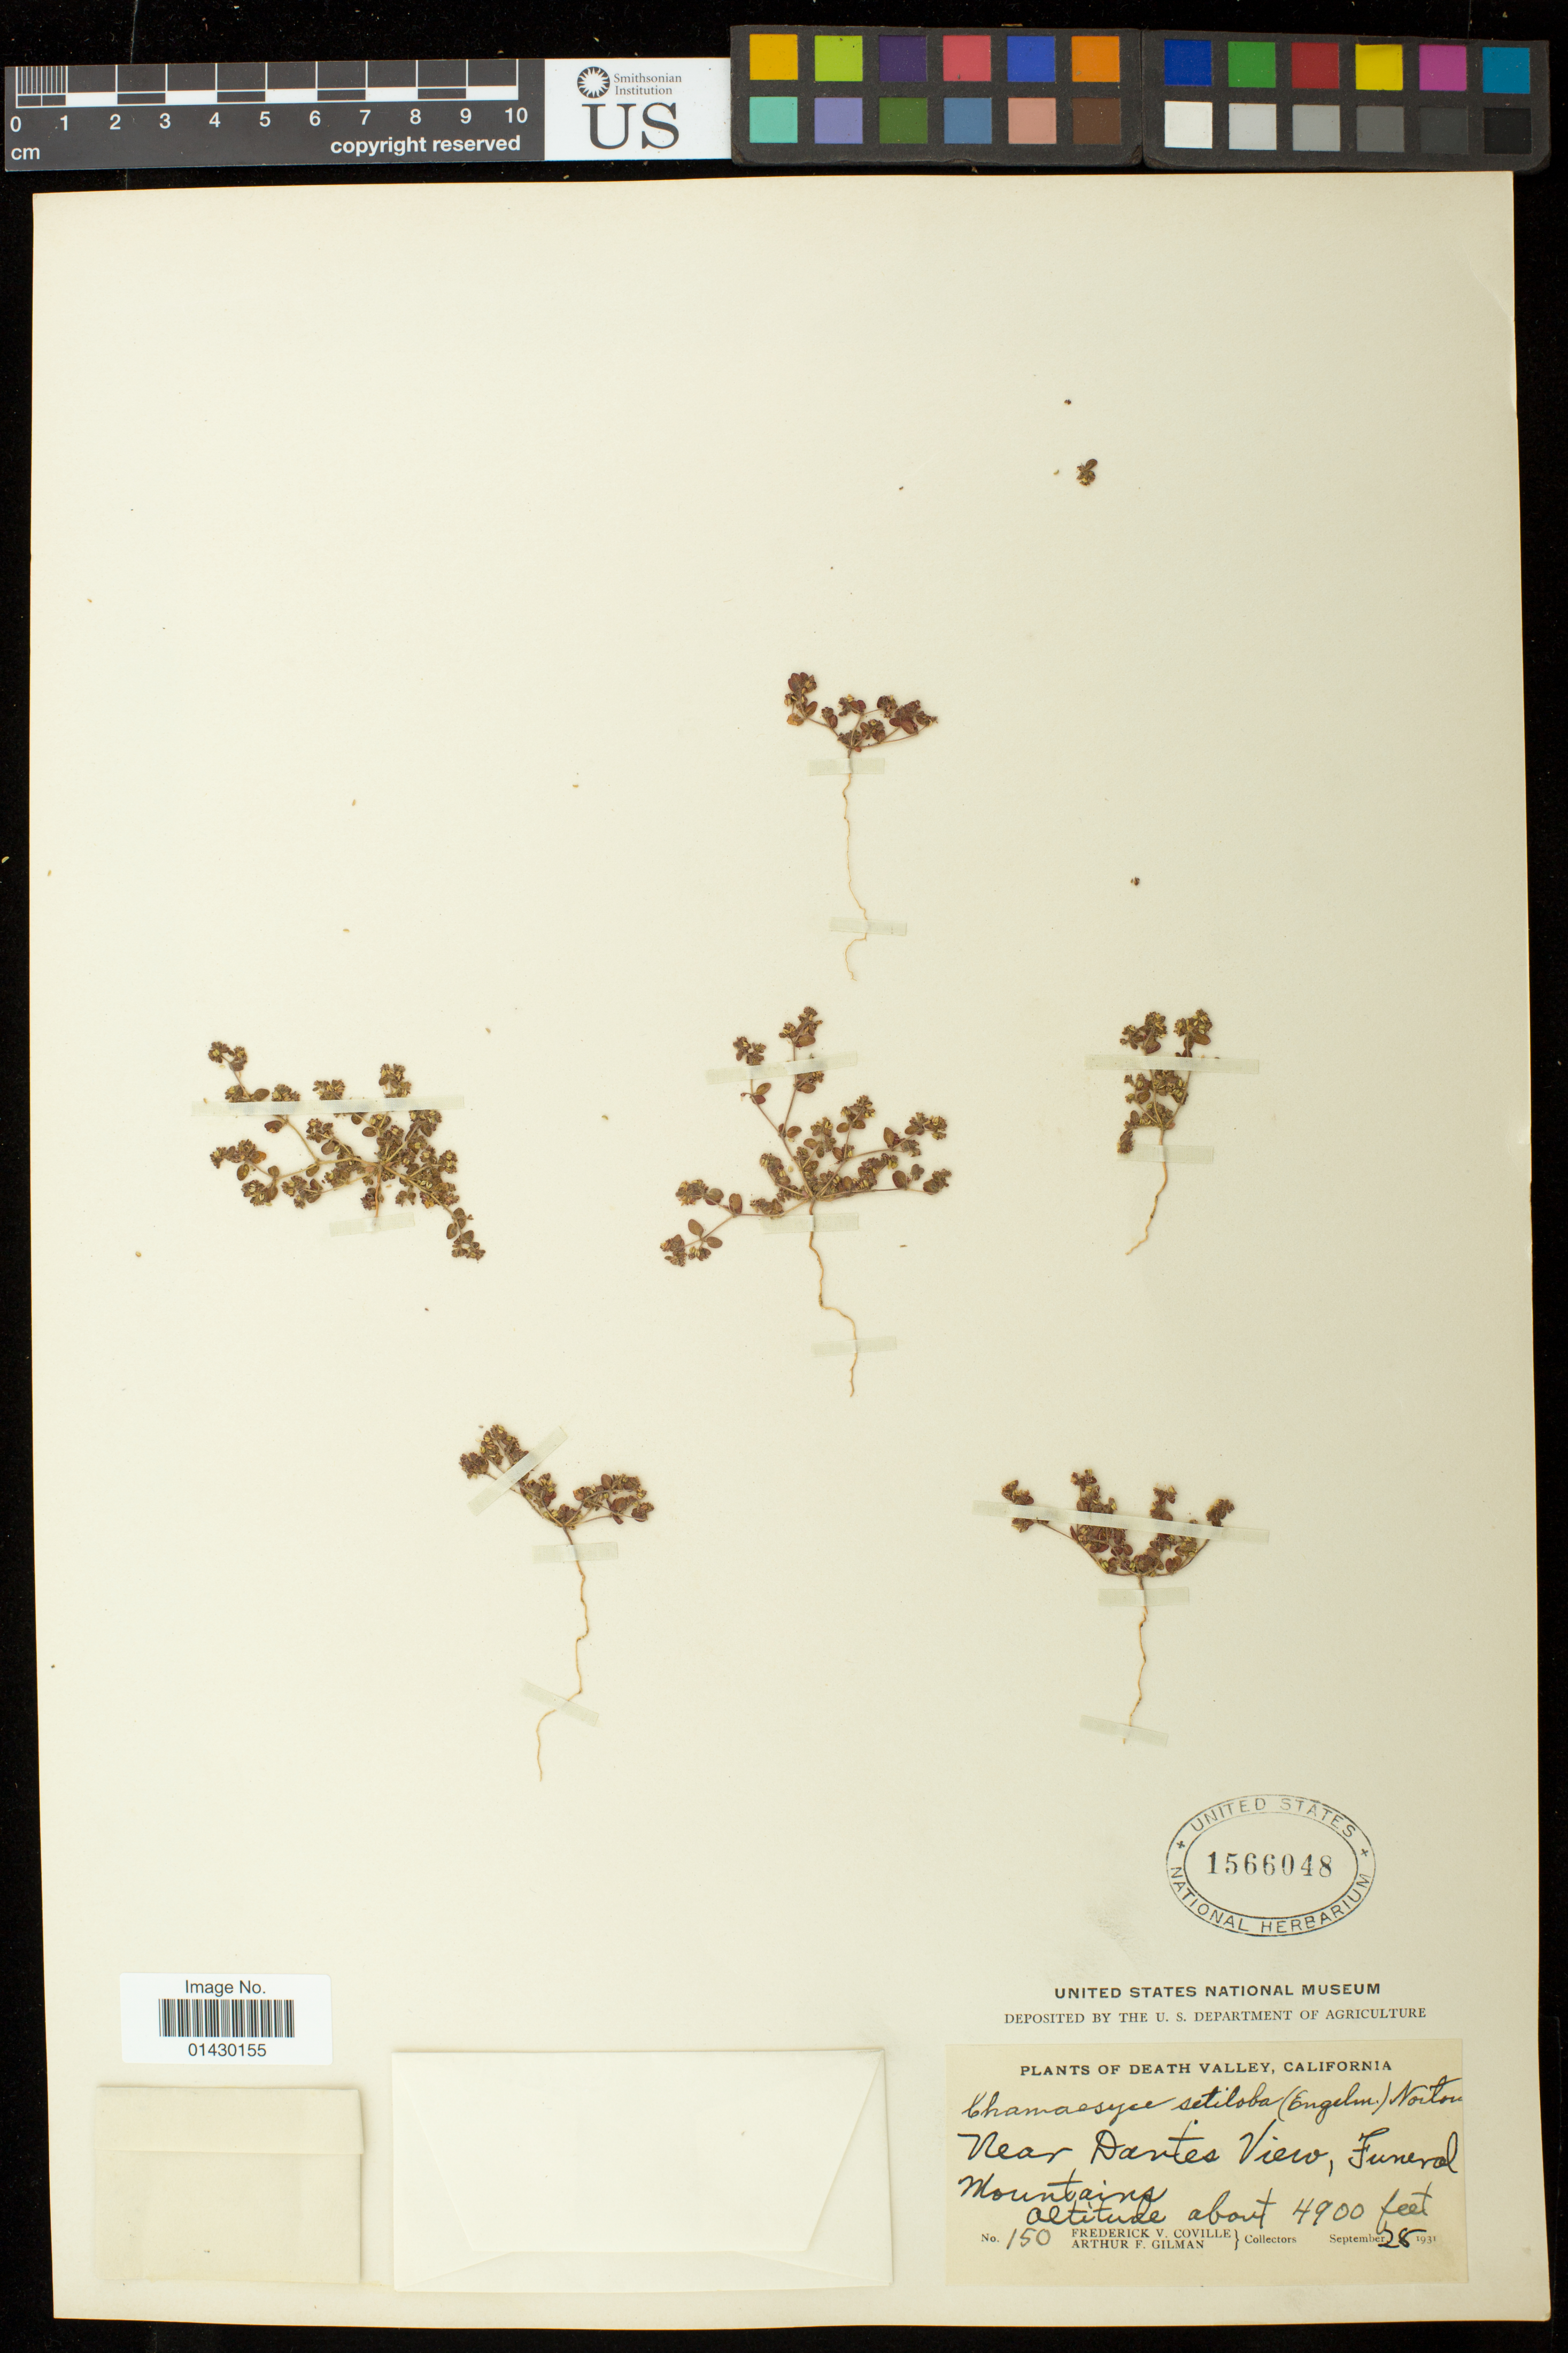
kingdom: Plantae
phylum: Tracheophyta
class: Magnoliopsida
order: Malpighiales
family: Euphorbiaceae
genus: Euphorbia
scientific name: Euphorbia setiloba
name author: Engelm.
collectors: F. V. Coville & A. Gilman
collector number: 150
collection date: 1931-09-28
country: United States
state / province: California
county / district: Inyo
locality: Near Dantes View, Funeral Mountains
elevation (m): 1494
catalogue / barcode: US 1566048